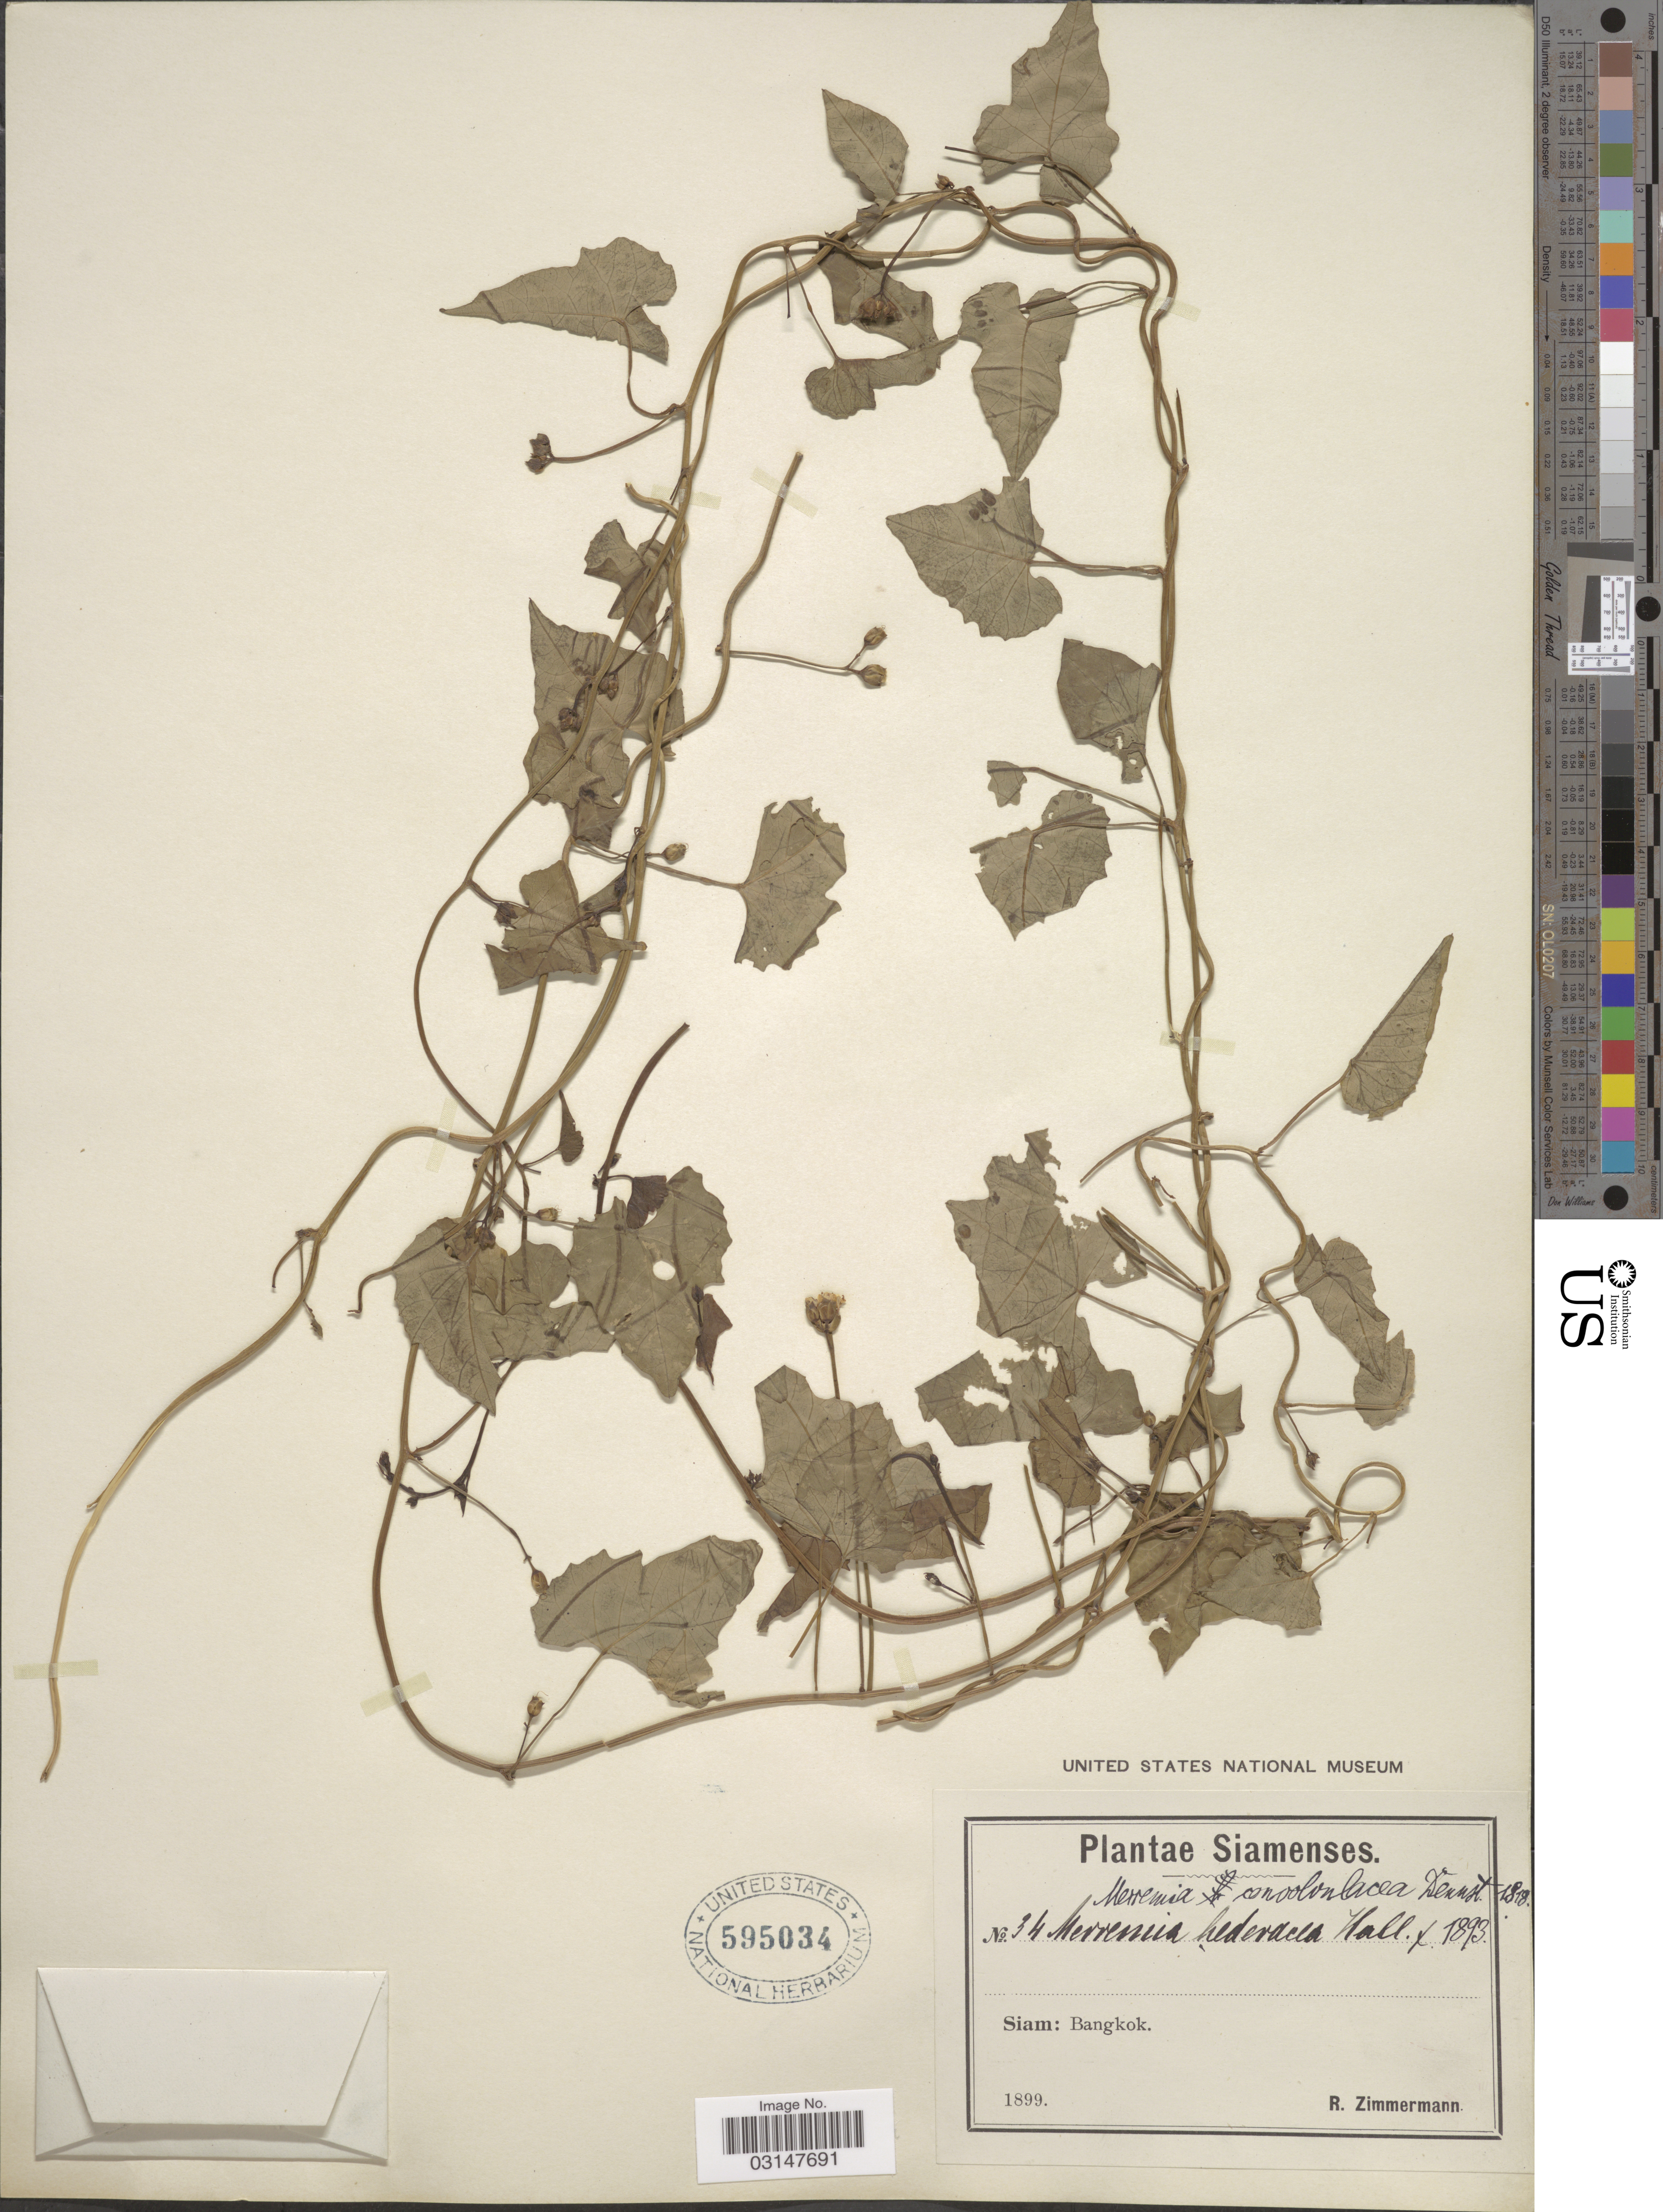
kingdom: Plantae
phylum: Tracheophyta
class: Magnoliopsida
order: Solanales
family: Convolvulaceae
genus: Merremia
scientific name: Merremia hederacea f. hederacea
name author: (Burm. f.) Hallier f.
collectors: R. Zimmerman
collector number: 34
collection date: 1899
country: Thailand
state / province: Bangkok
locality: Siam.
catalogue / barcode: US 595034